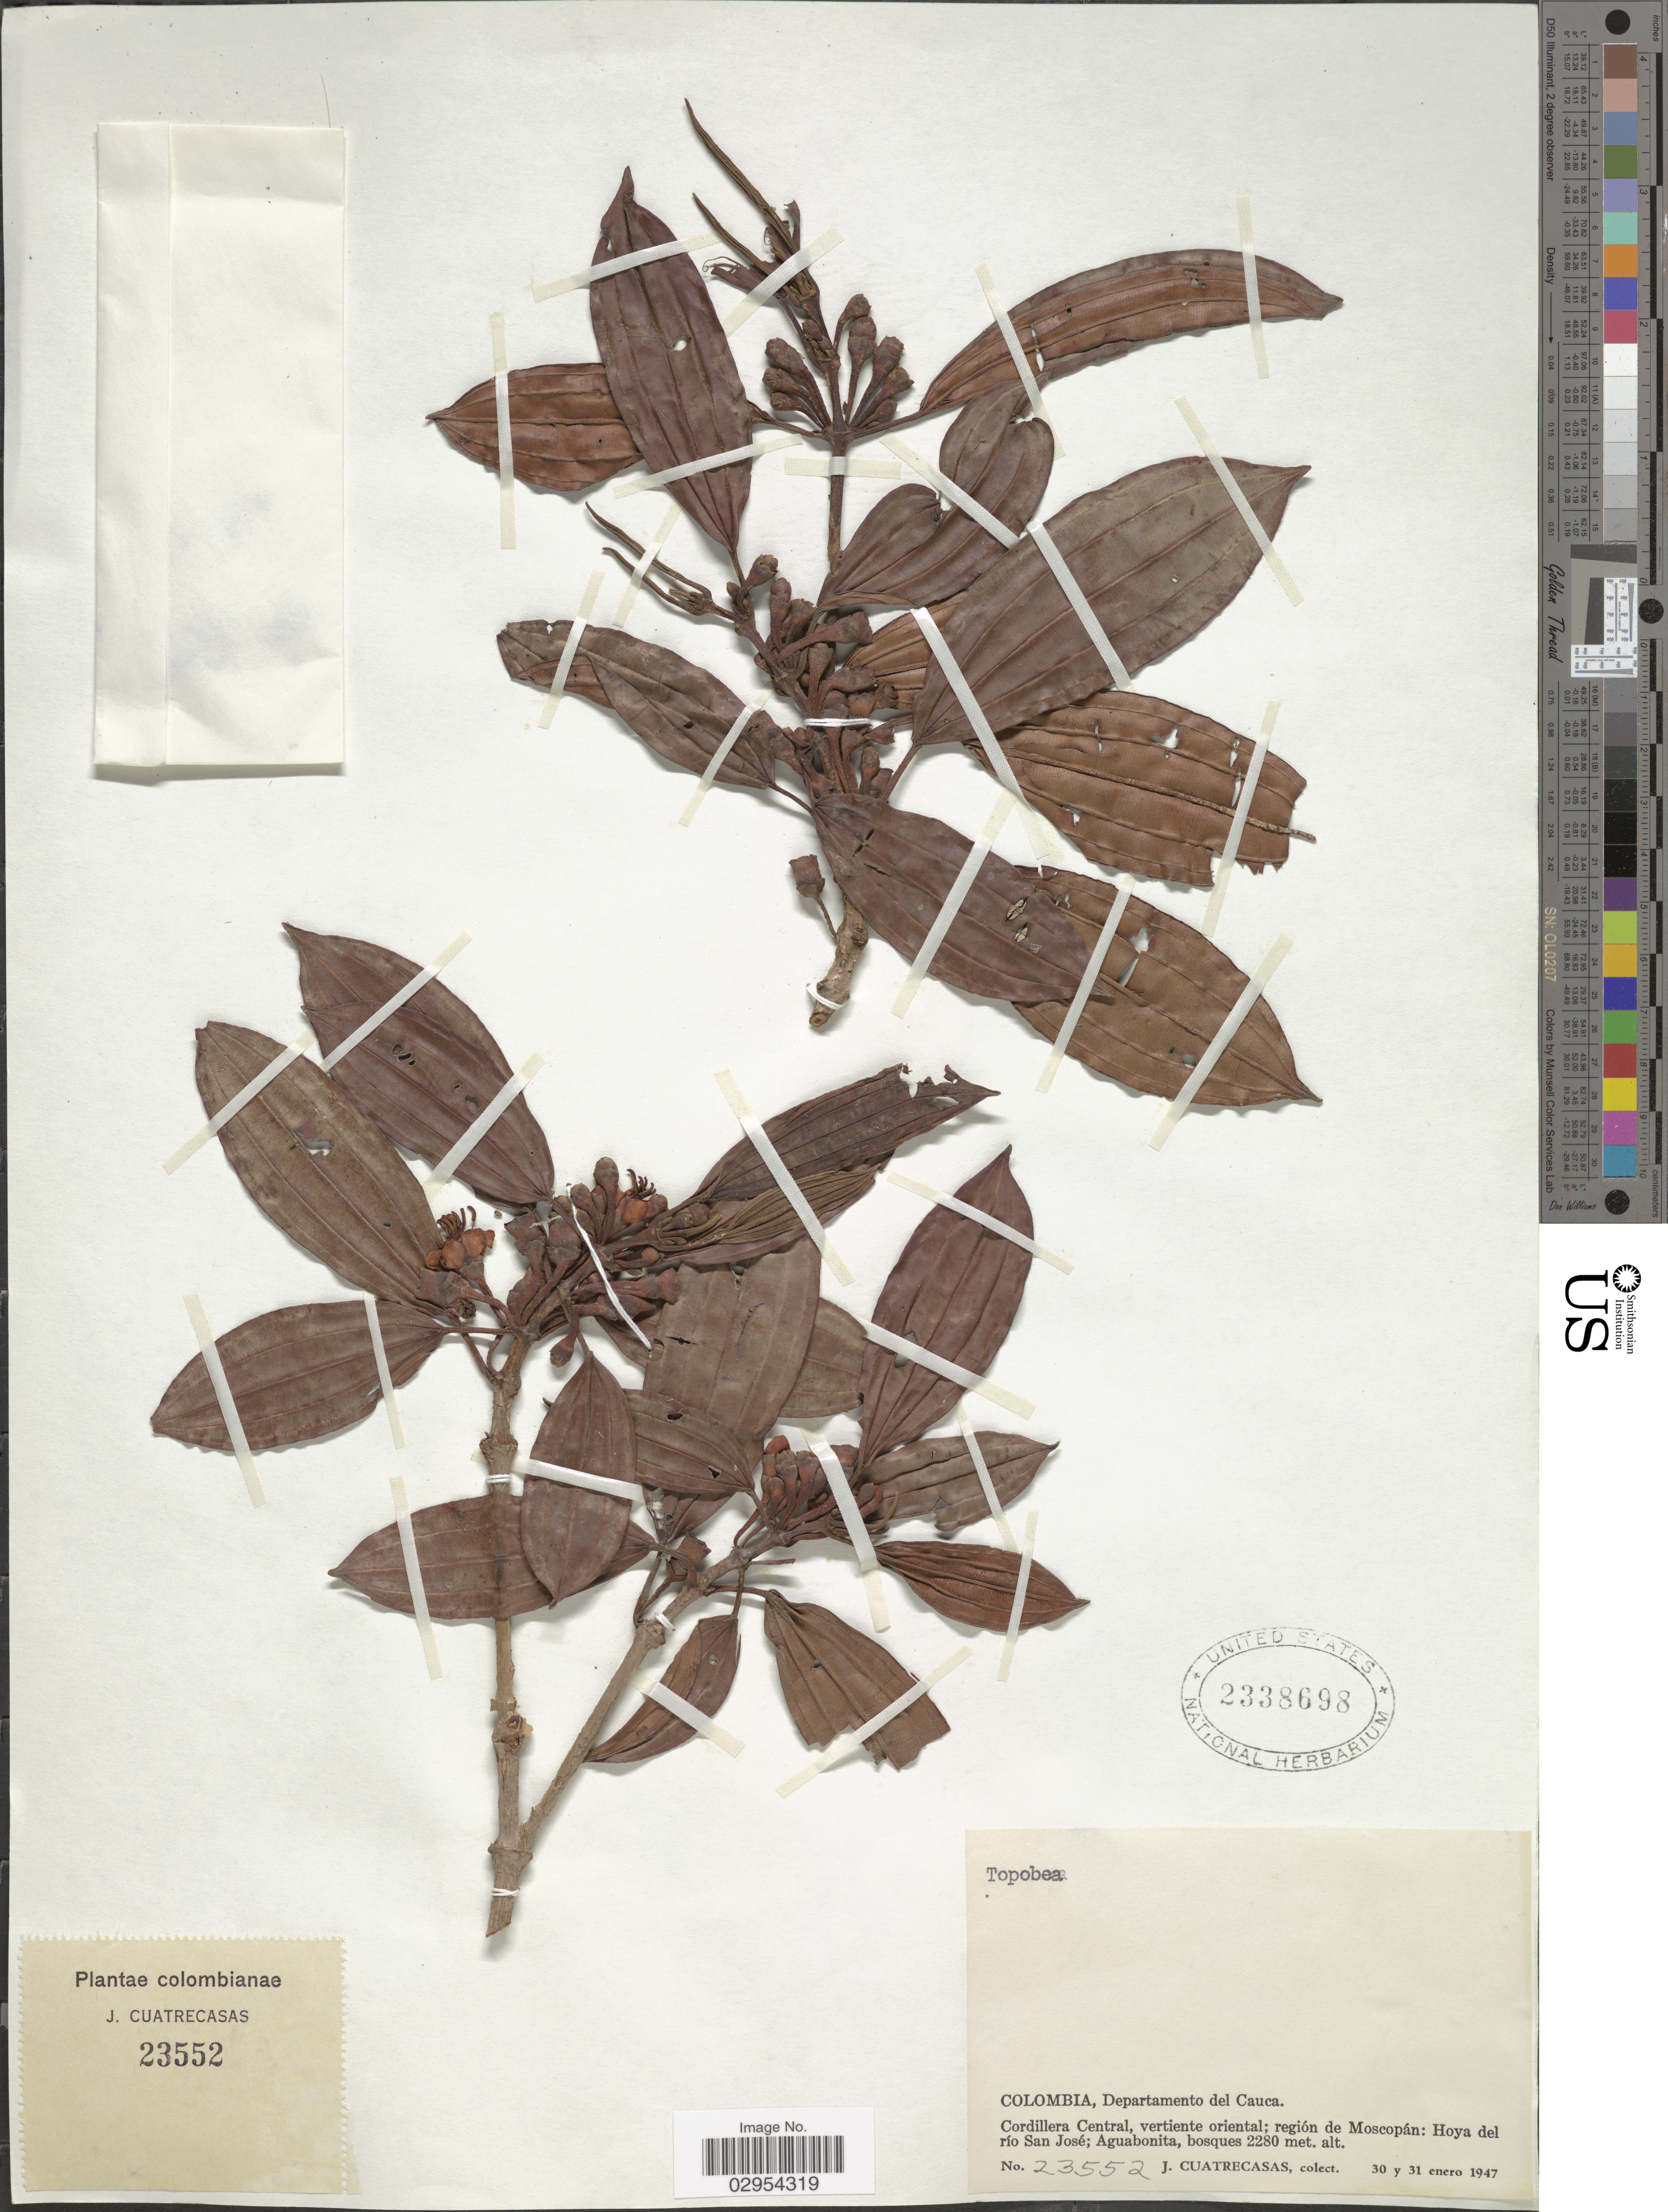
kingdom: Plantae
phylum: Tracheophyta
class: Magnoliopsida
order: Myrtales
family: Melastomataceae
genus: Topobea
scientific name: Topobea subbarbata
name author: Wurdack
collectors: J. Cuatrecasas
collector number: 23552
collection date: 1947-01-30/1947-01-31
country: Colombia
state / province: Cauca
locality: Departamento del Cauca. Cordillera Central, vertiente oriental; región de Moscopán: Hoya del rio San José; Aguabonita.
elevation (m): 2280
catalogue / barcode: US 2338698